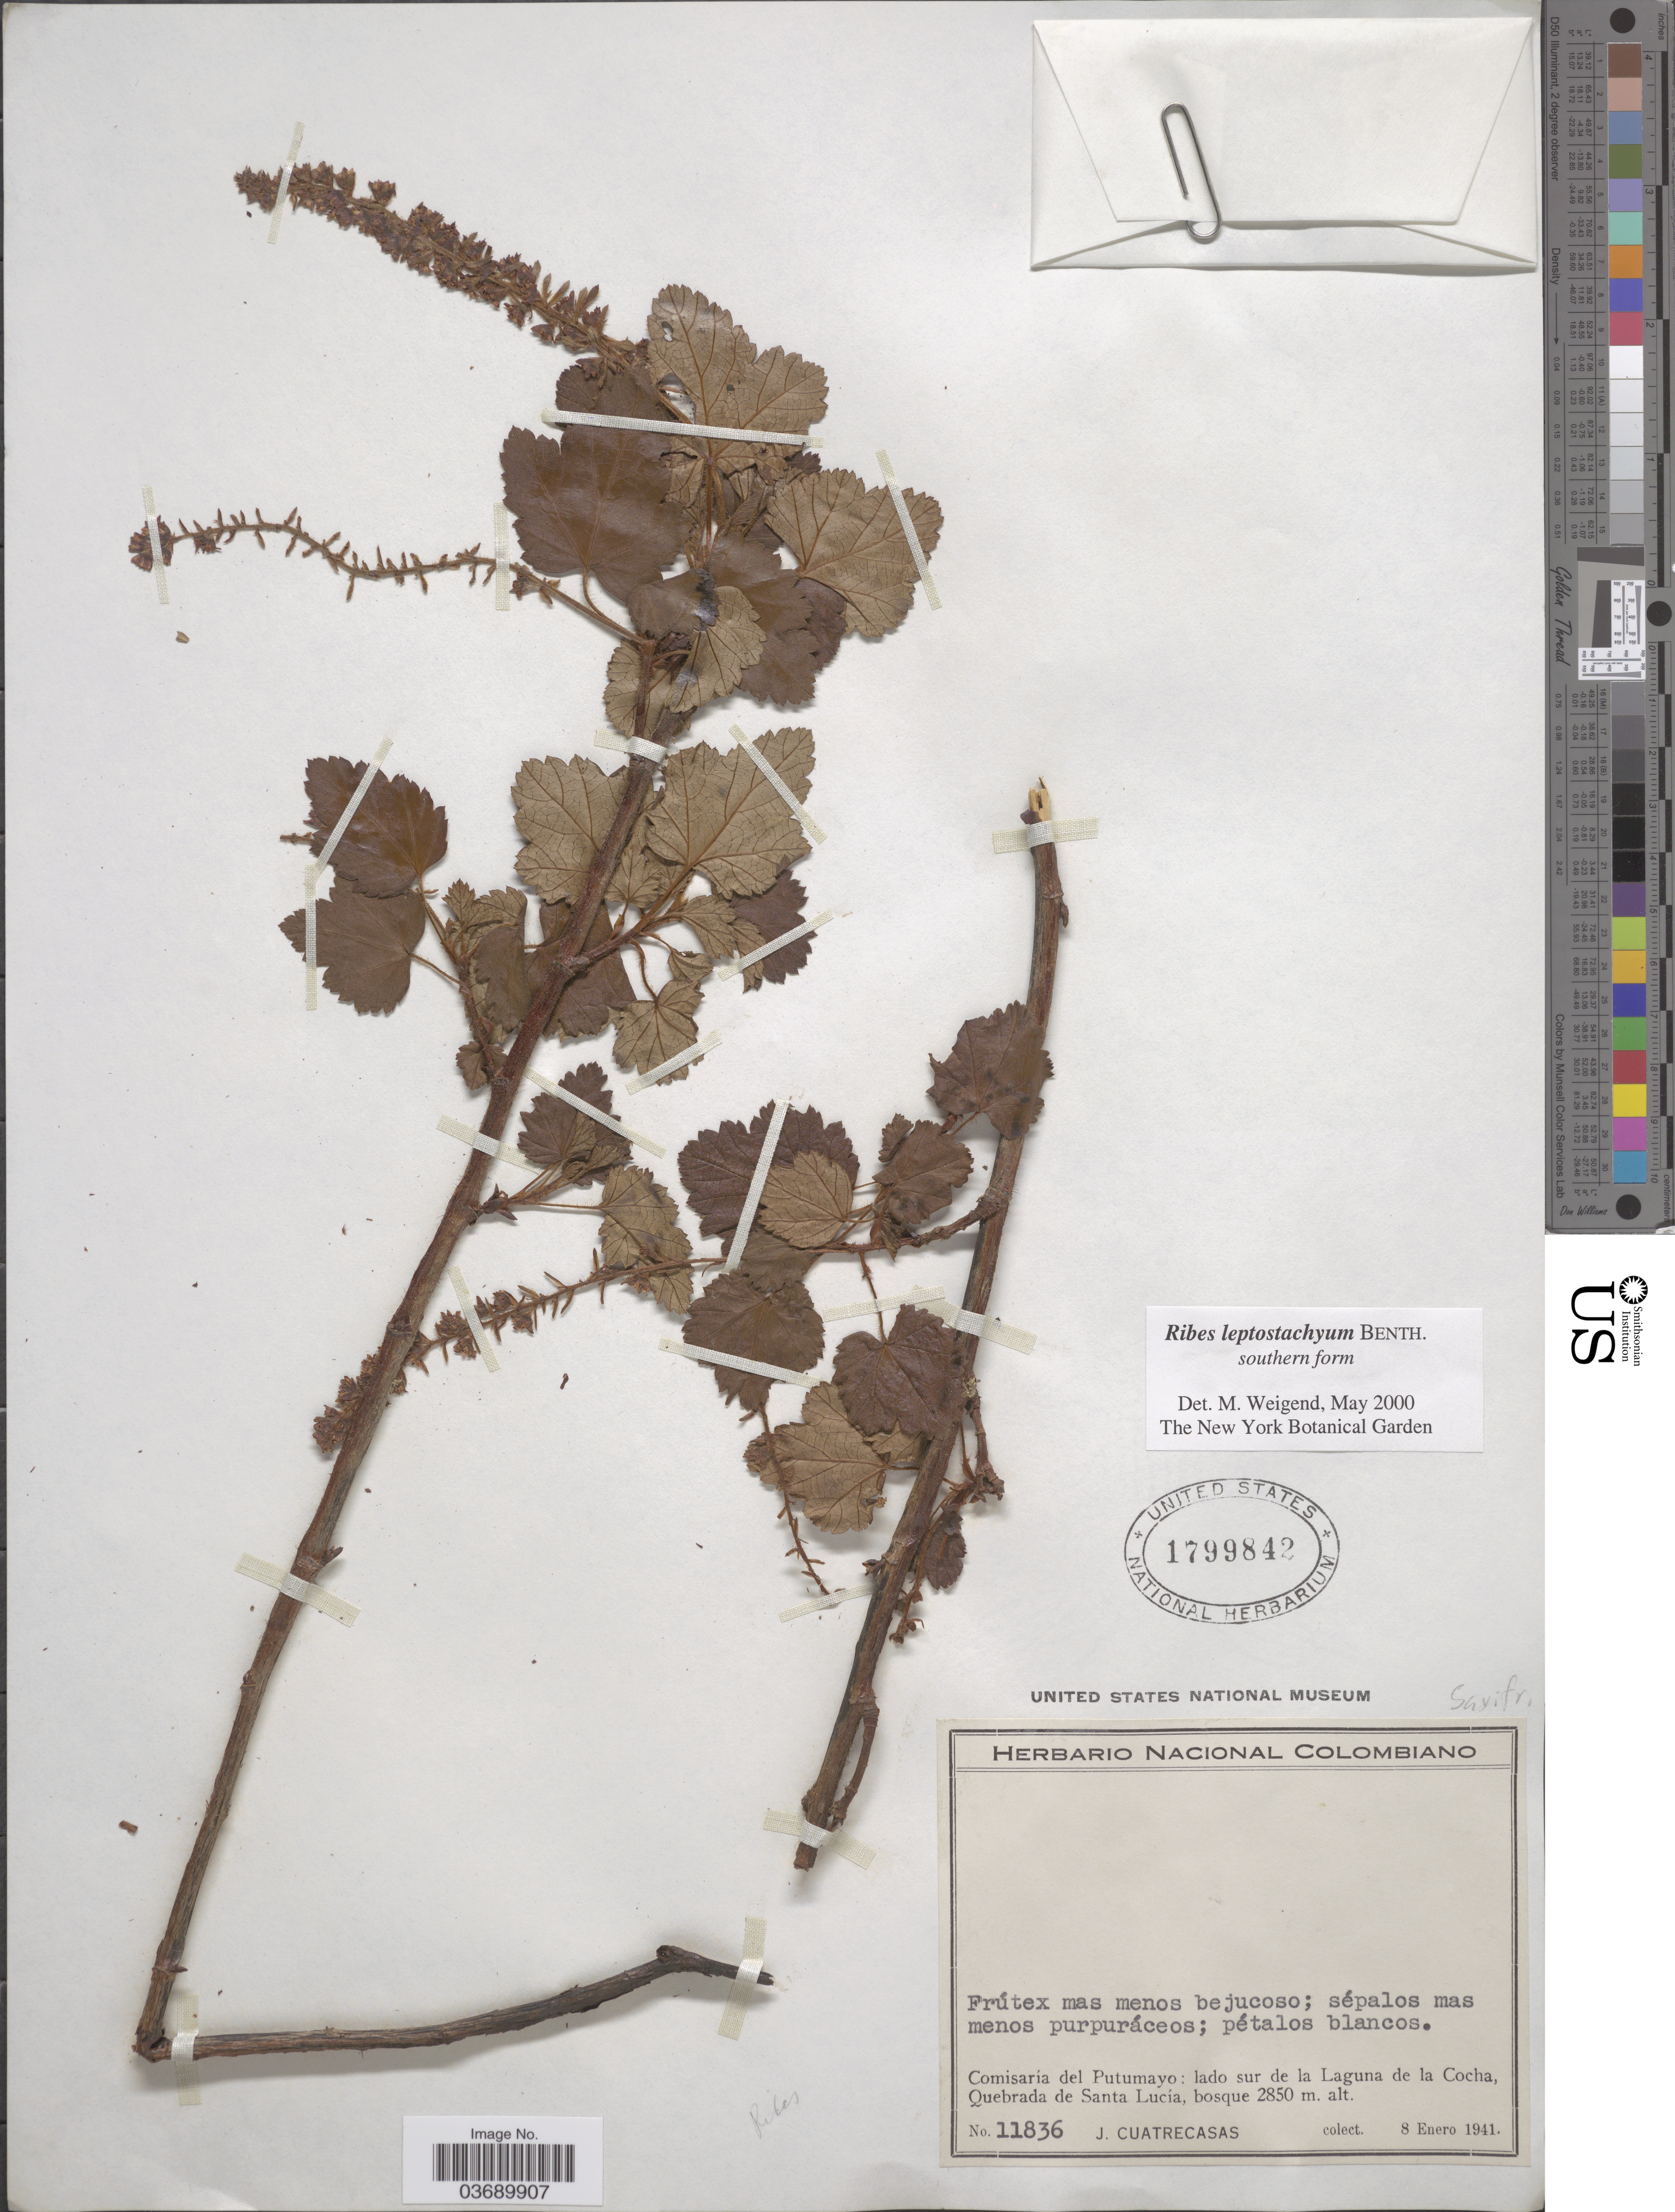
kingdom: Plantae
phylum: Tracheophyta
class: Magnoliopsida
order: Saxifragales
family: Grossulariaceae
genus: Ribes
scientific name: Ribes leptostachyum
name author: Decne.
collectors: J. Cuatrecasas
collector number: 11836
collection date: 1941-01-08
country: Colombia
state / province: Putumayo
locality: Comisaria del Putumayo: lado sur de la Laguna de la Cocha, Quebrada de Santa Lucía.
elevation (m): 2850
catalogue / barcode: US 1799842